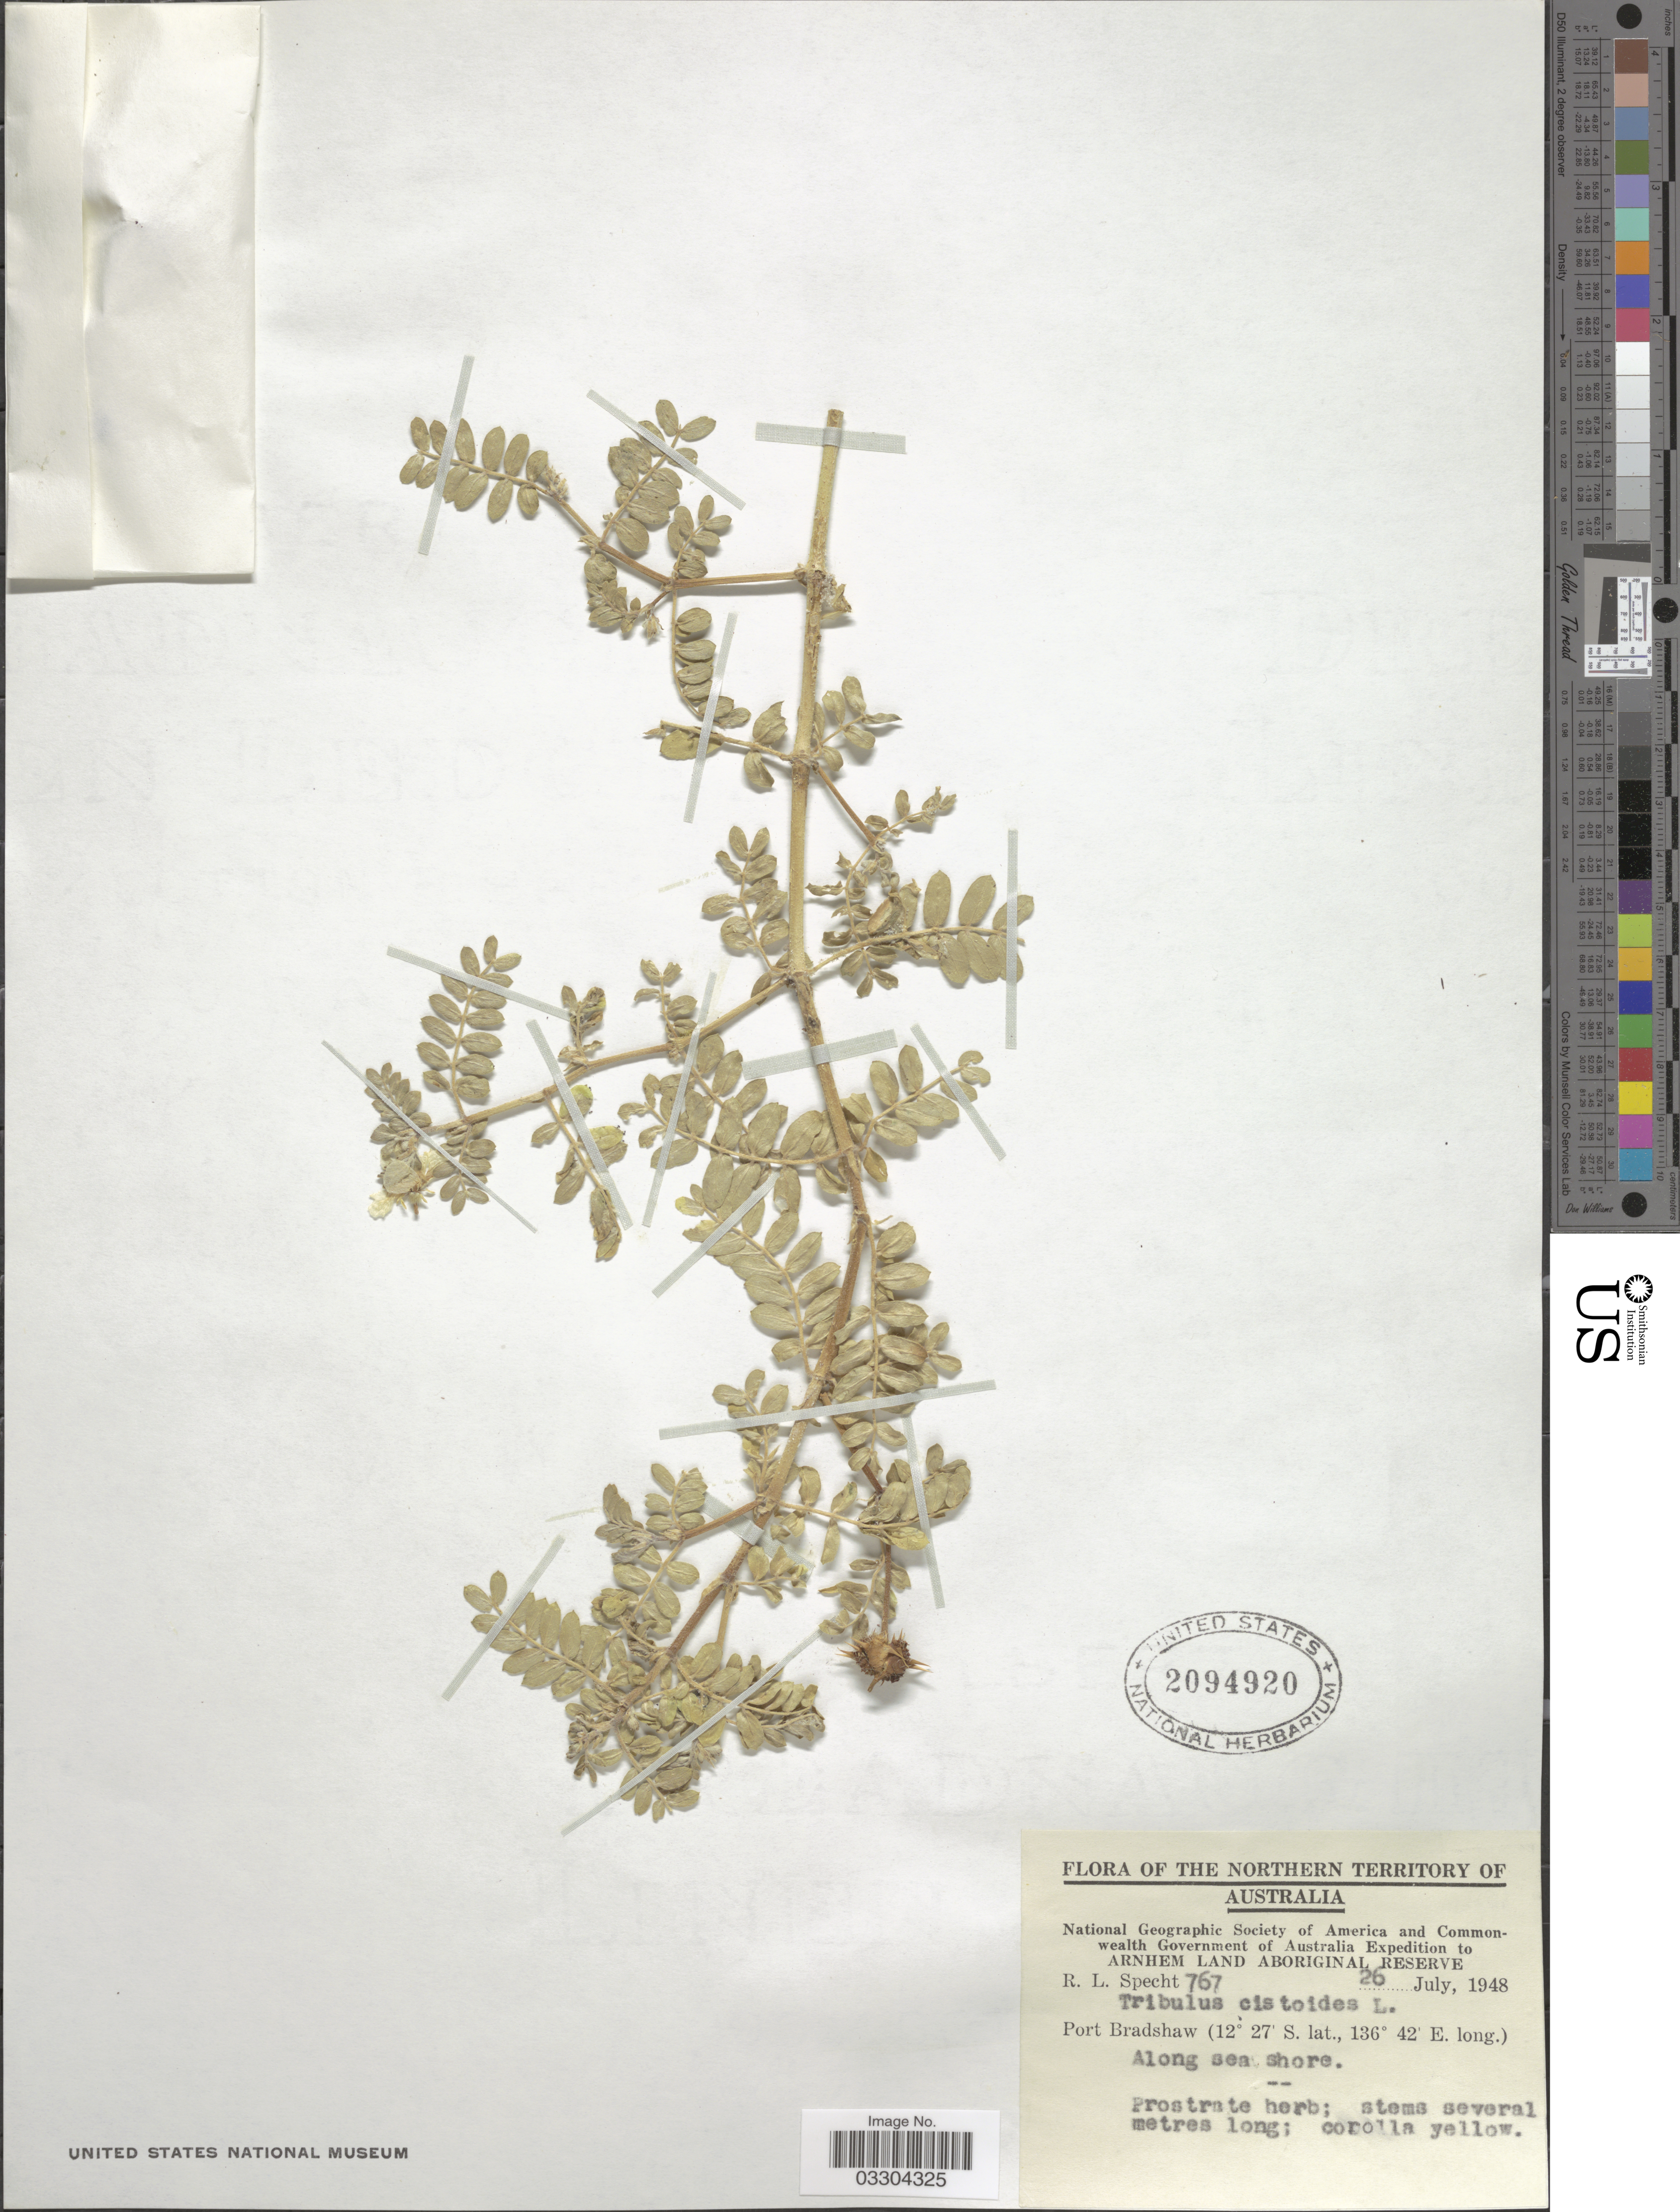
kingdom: Plantae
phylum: Tracheophyta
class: Magnoliopsida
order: Zygophyllales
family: Zygophyllaceae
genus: Tribulus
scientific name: Tribulus cistoides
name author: L.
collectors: R. L. Specht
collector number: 767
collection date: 1948-07-26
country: Australia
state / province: Northern Territory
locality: Arnhem Land Aboriginal Reserve. Port Bradshaw. Along sea shore.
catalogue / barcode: US 2094920